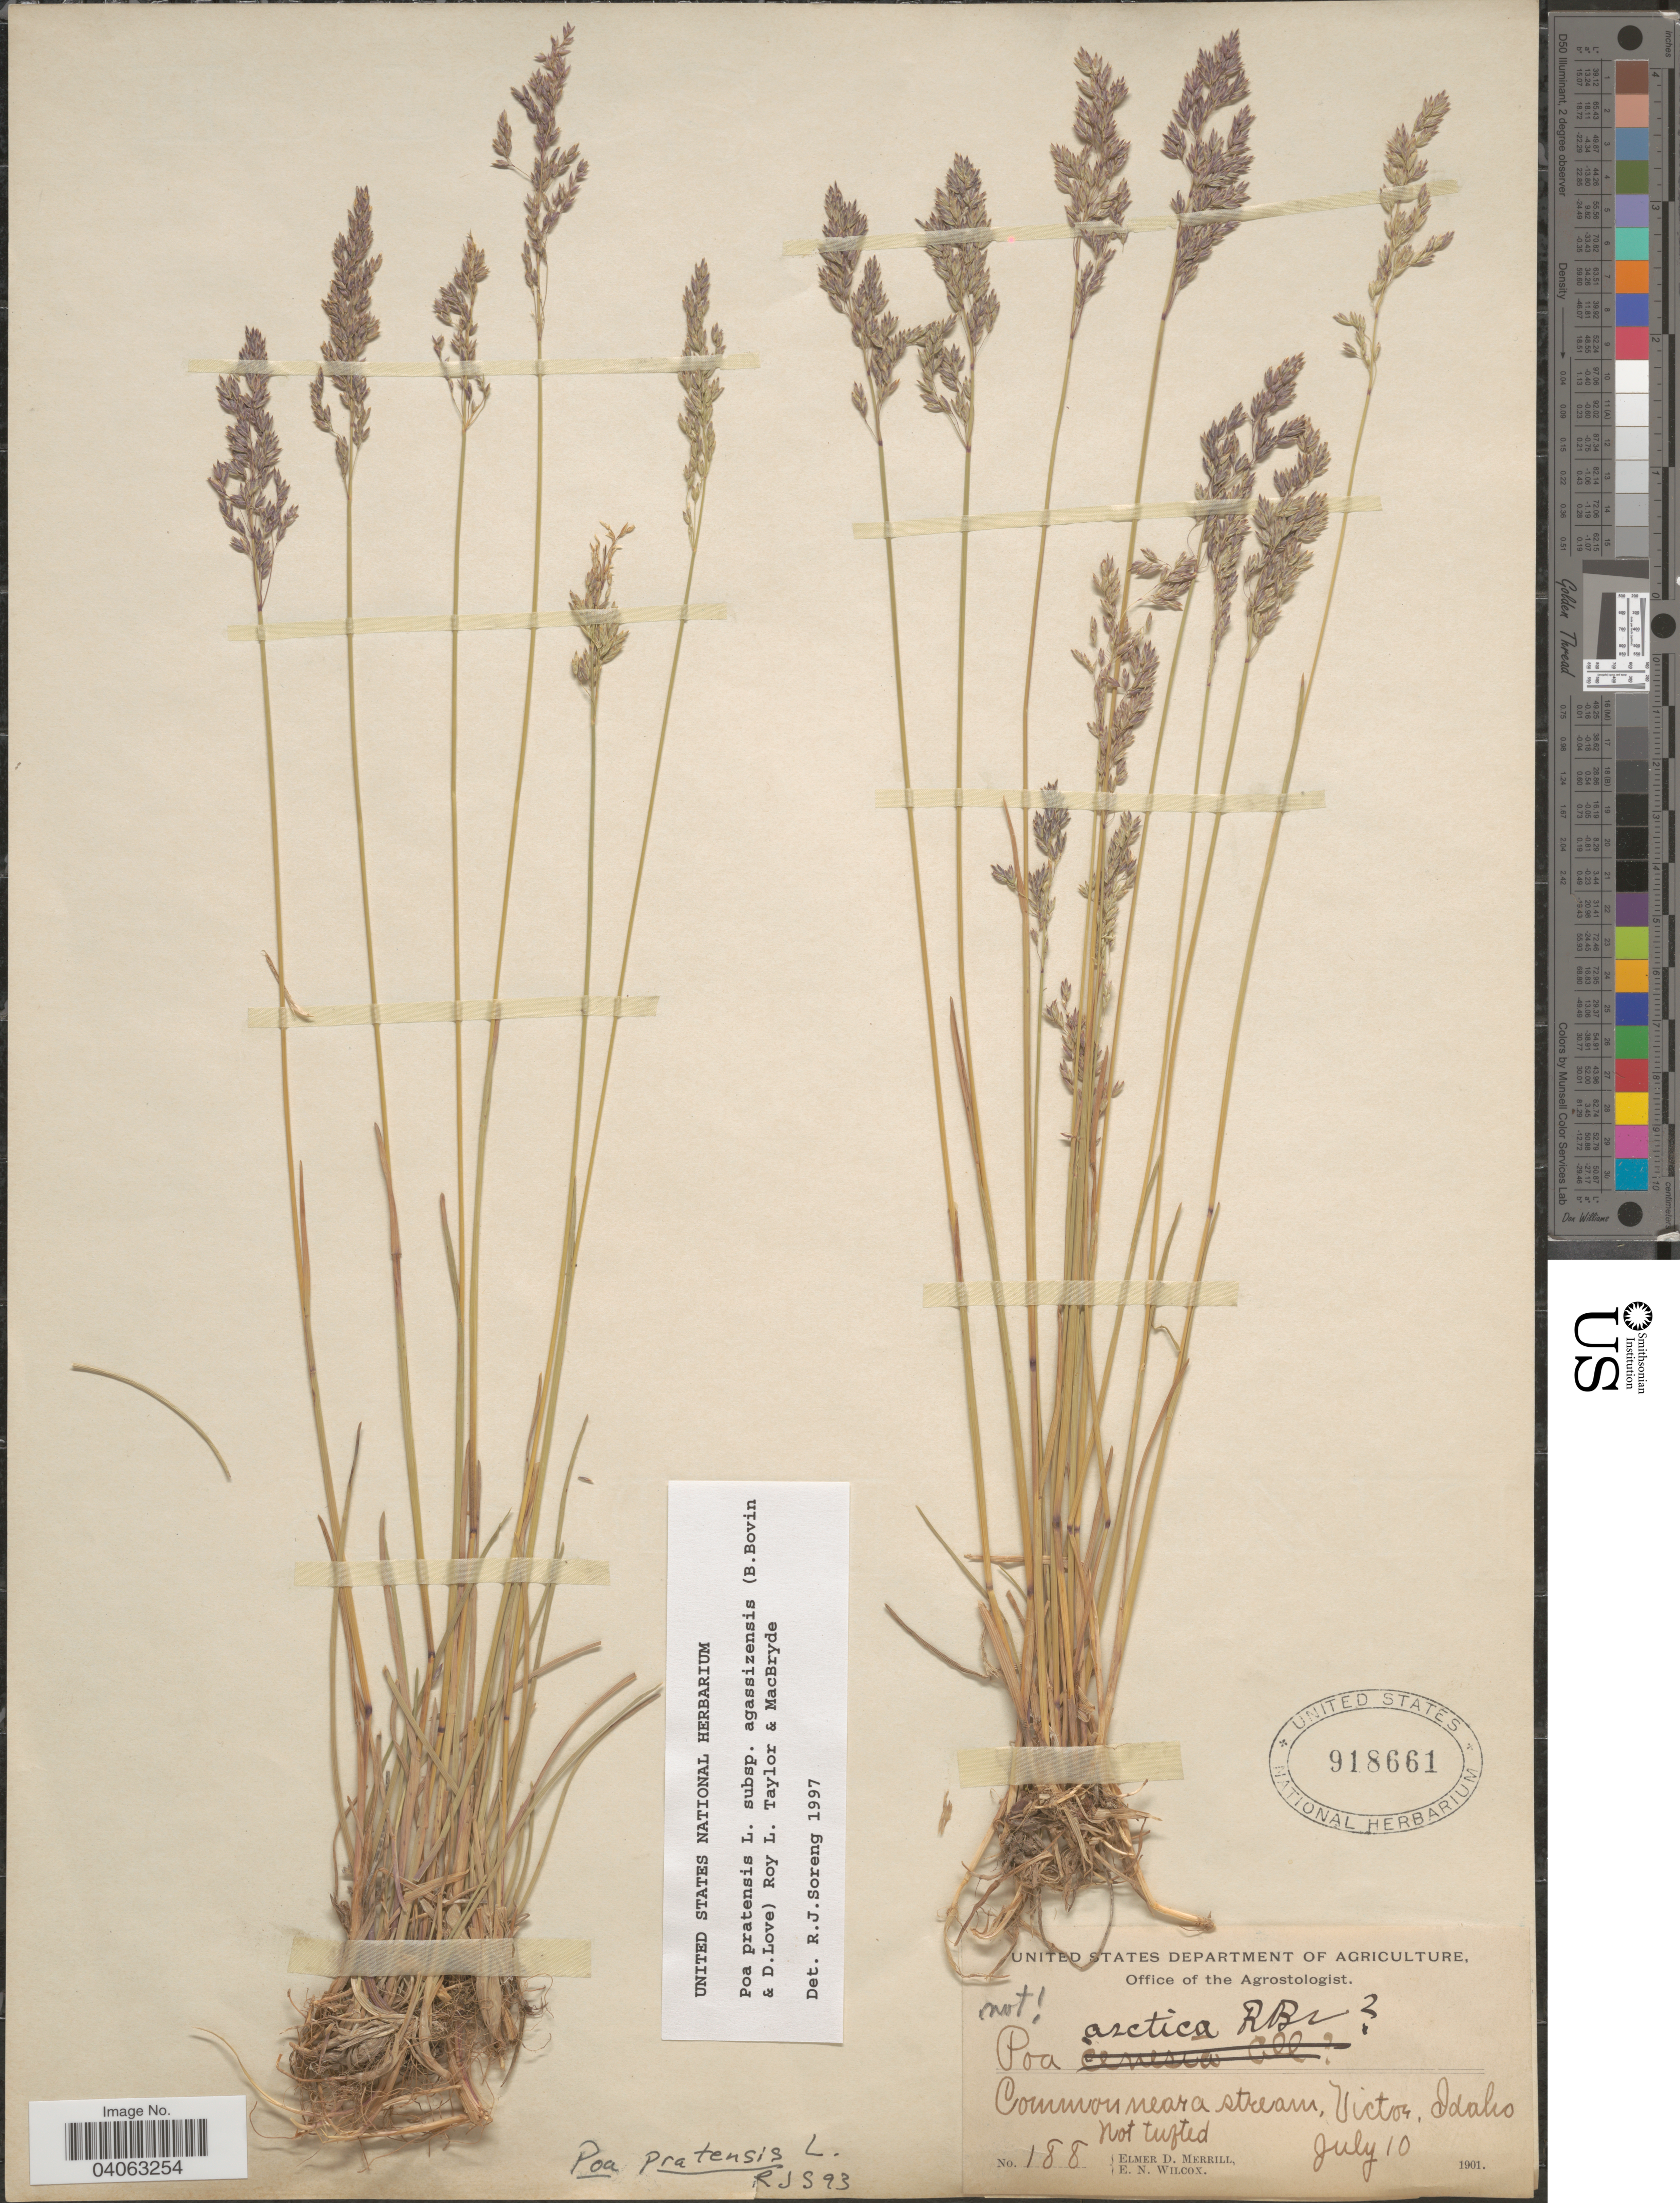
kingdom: Plantae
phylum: Tracheophyta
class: Liliopsida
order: Poales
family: Poaceae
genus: Poa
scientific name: Poa pratensis subsp. agassizensis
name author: (B. Boivin & D. Löve) Roy L. Taylor & MacBryde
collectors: E. D. Merrill & E. Wilcox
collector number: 188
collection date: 1901-07-10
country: United States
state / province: Idaho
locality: Near a stream, Victor.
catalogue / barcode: US 918661